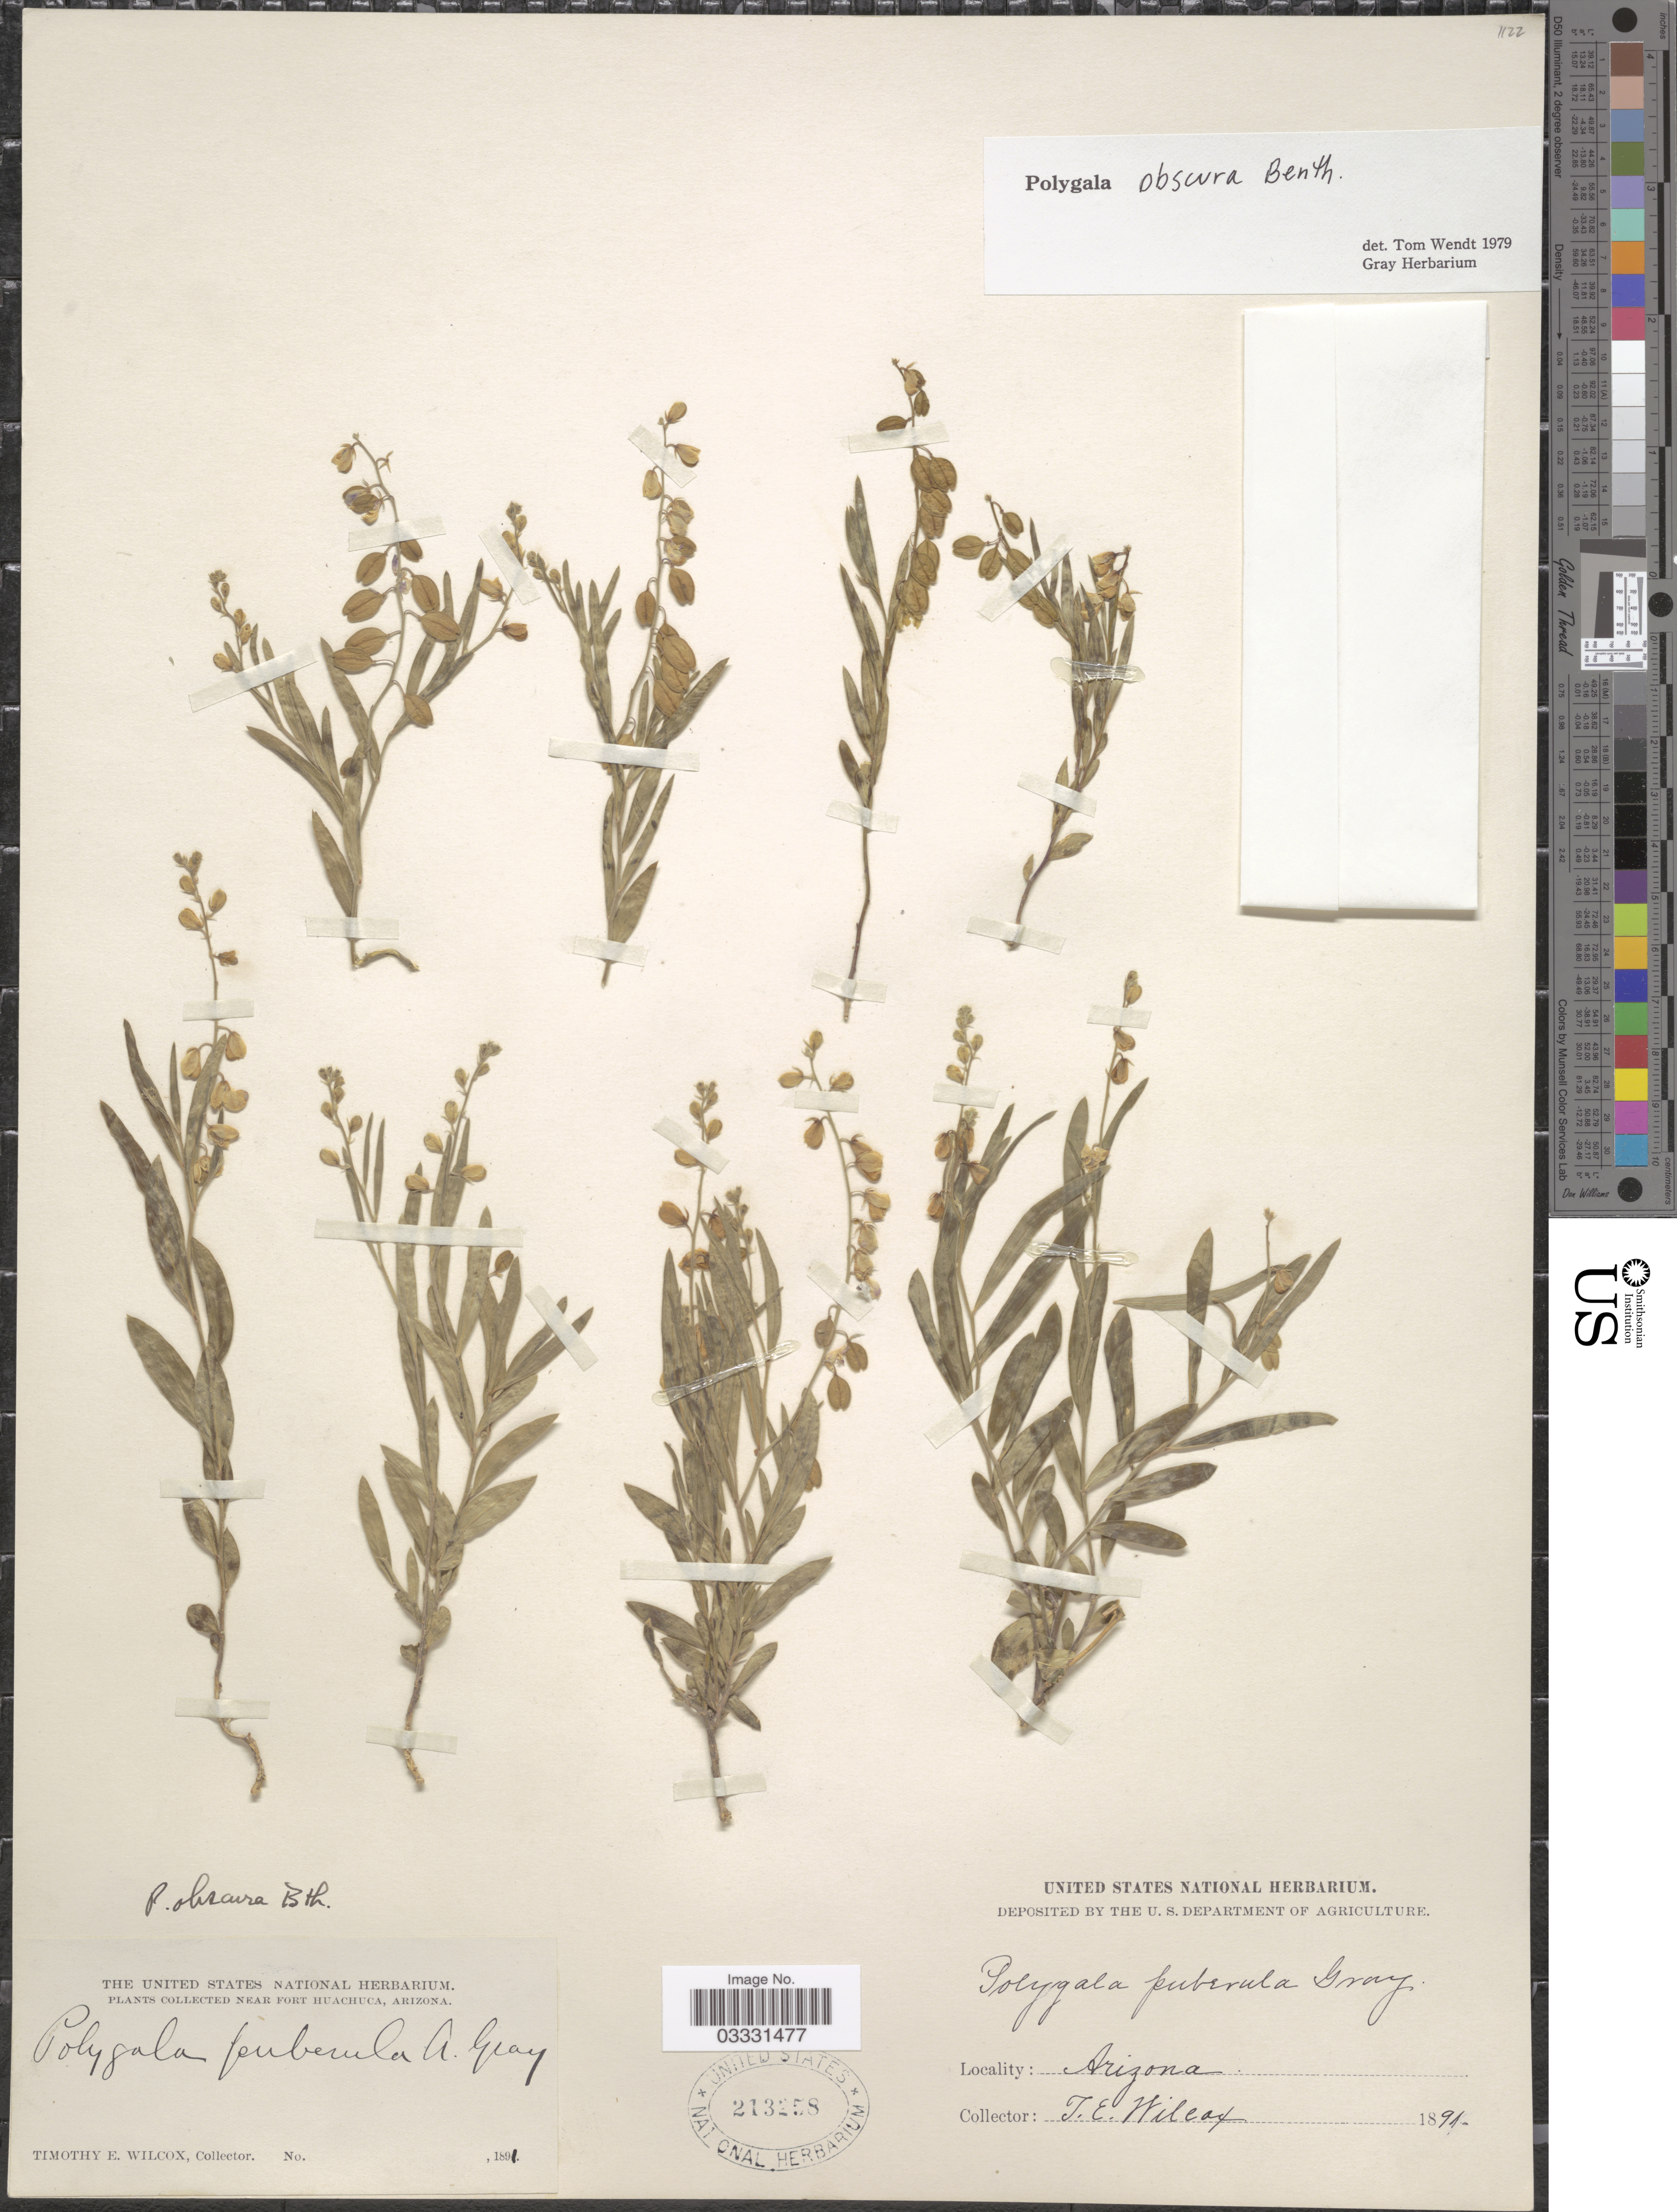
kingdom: Plantae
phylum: Tracheophyta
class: Magnoliopsida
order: Fabales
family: Polygalaceae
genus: Hebecarpa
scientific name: Hebecarpa obscura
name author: (Benth.) J.R. Abbott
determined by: Strong, Mark T., (BOT), Smithsonian Institution - National Museum of Natural History (UNITED STATES)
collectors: T. E. Wilcox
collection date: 1891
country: United States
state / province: Arizona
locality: Near Fort Huachuca.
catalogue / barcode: US 213258